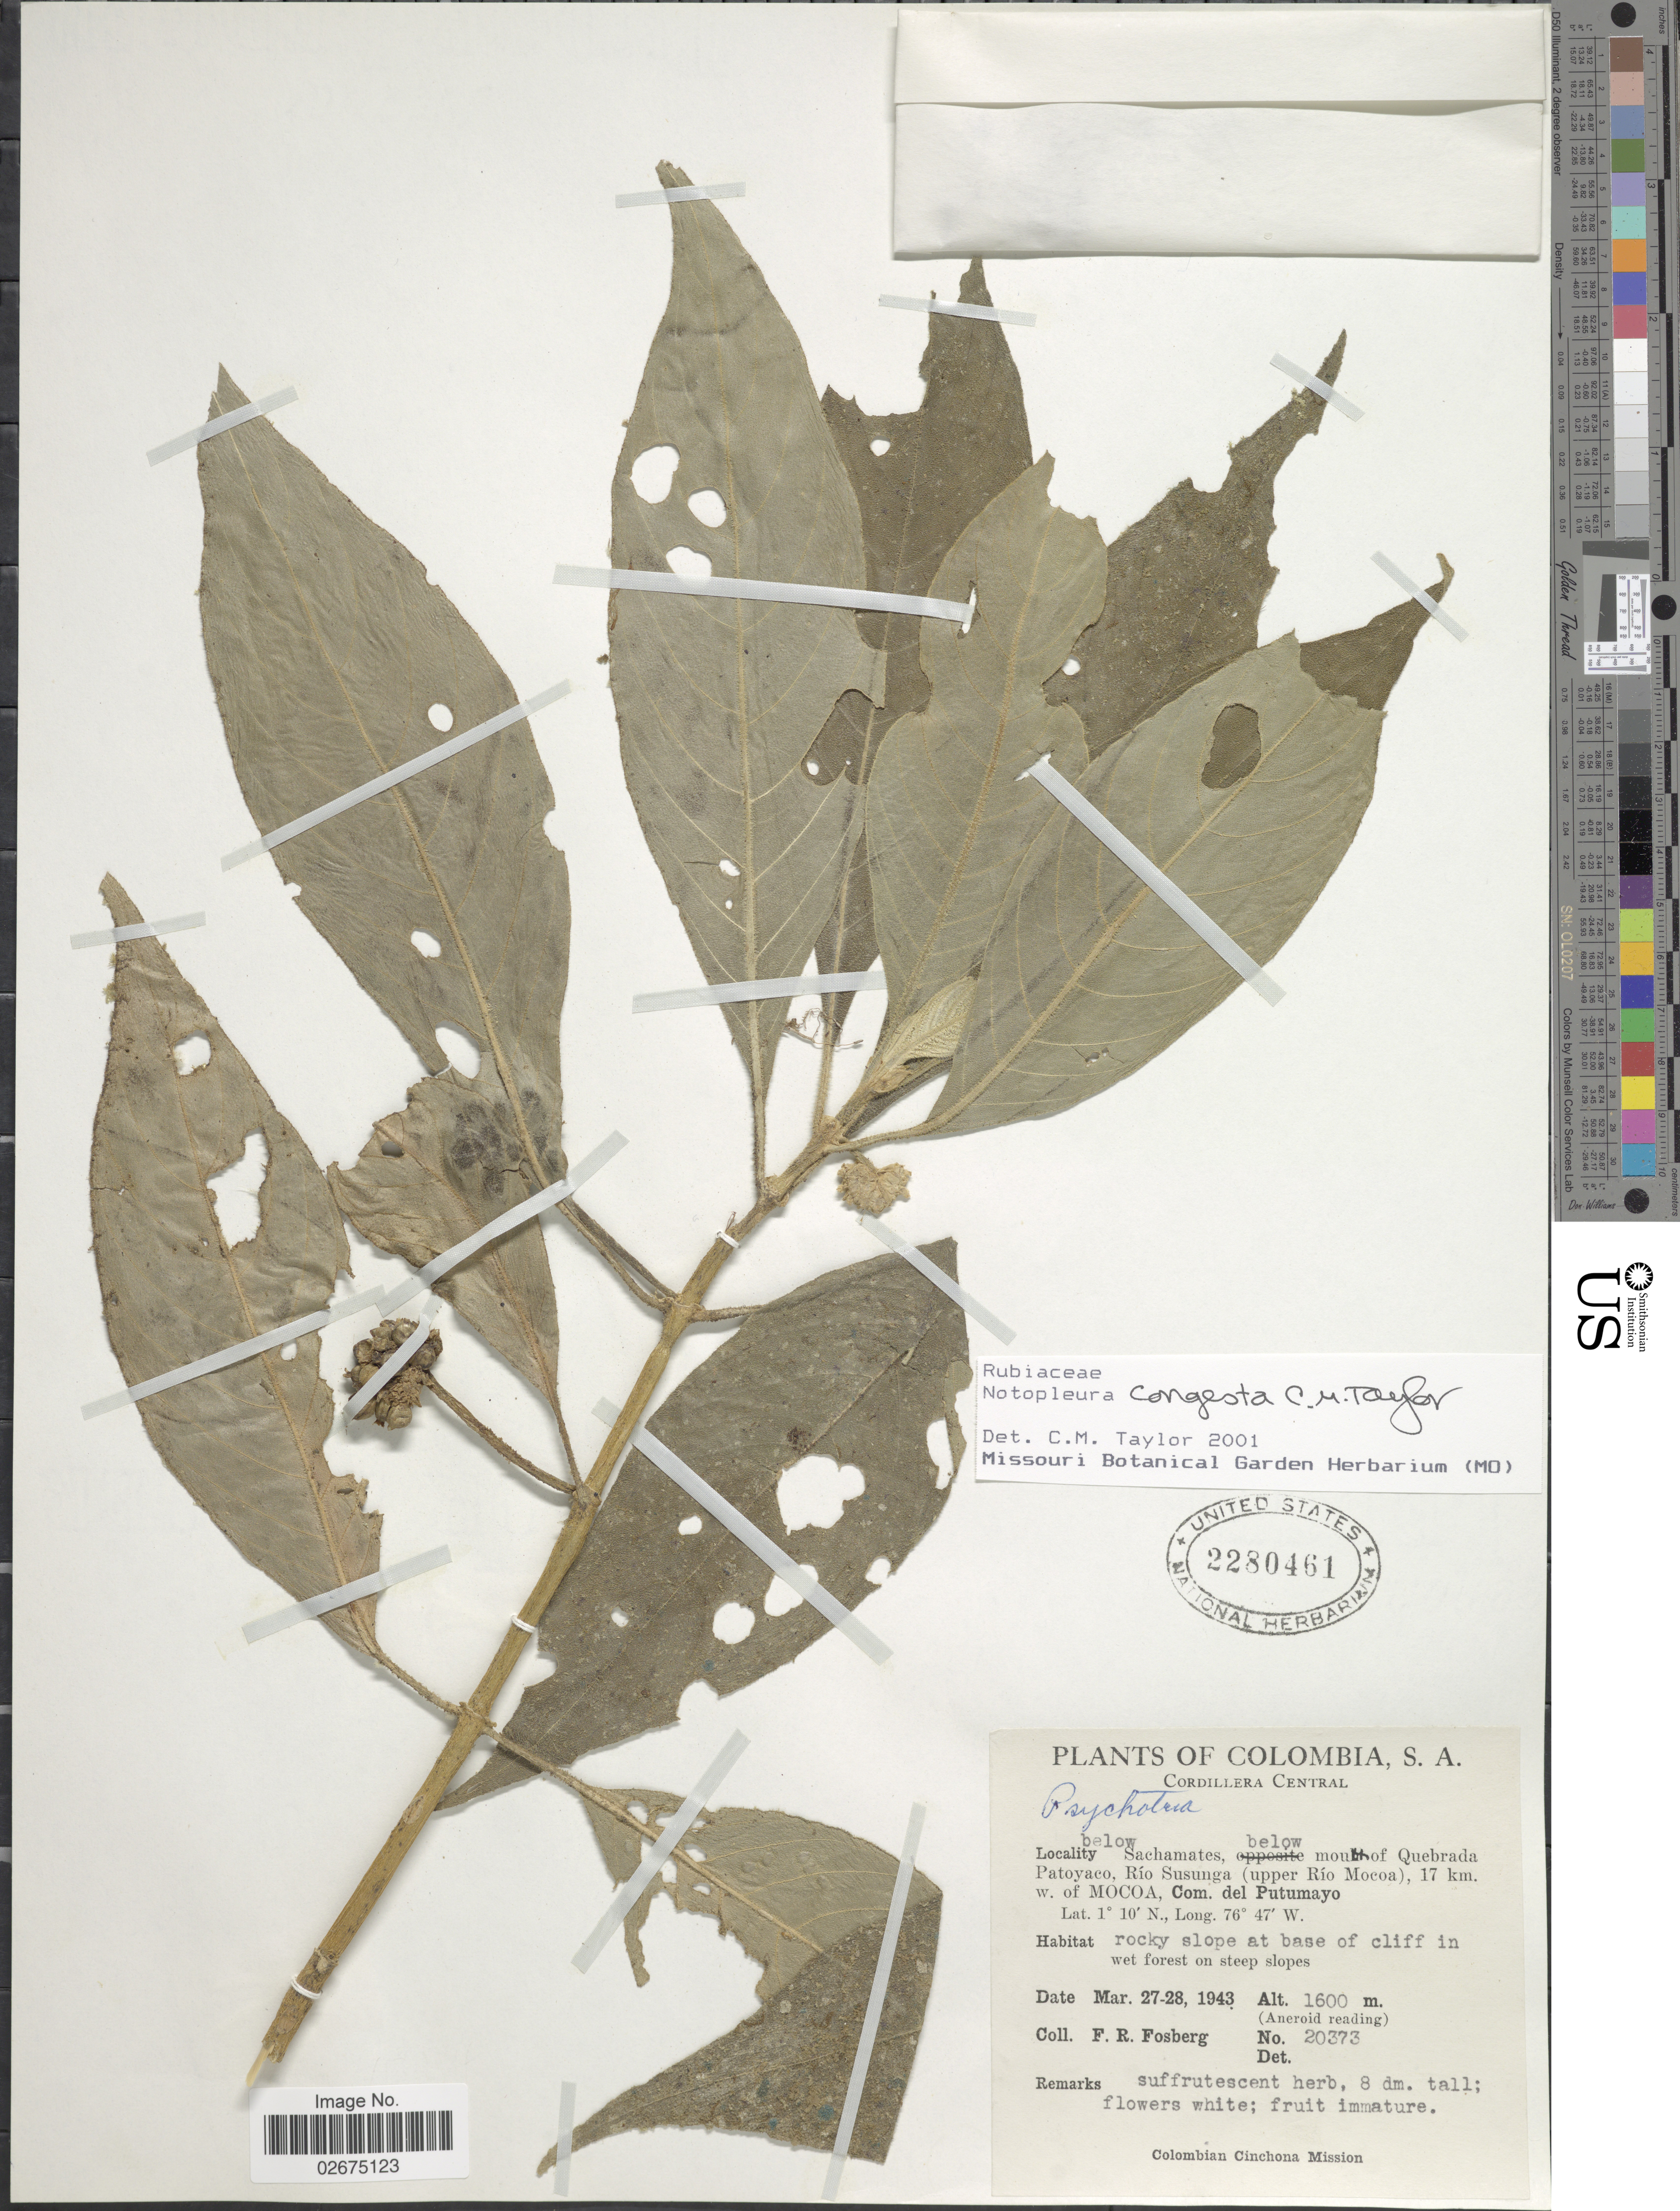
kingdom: Plantae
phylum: Tracheophyta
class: Magnoliopsida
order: Gentianales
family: Rubiaceae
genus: Notopleura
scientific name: Notopleura congesta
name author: C.M. Taylor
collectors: F. R. Fosberg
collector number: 20373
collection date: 1943-03-27/1943-03-28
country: Colombia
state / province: Putumayo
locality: Cordillera Central. Below Sachamates, below mouth of Quebrada Patoyaco, Rio Susunga (upper Rio Mocoa), 17 km. w. of Mocoa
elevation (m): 1600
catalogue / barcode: US 2280461